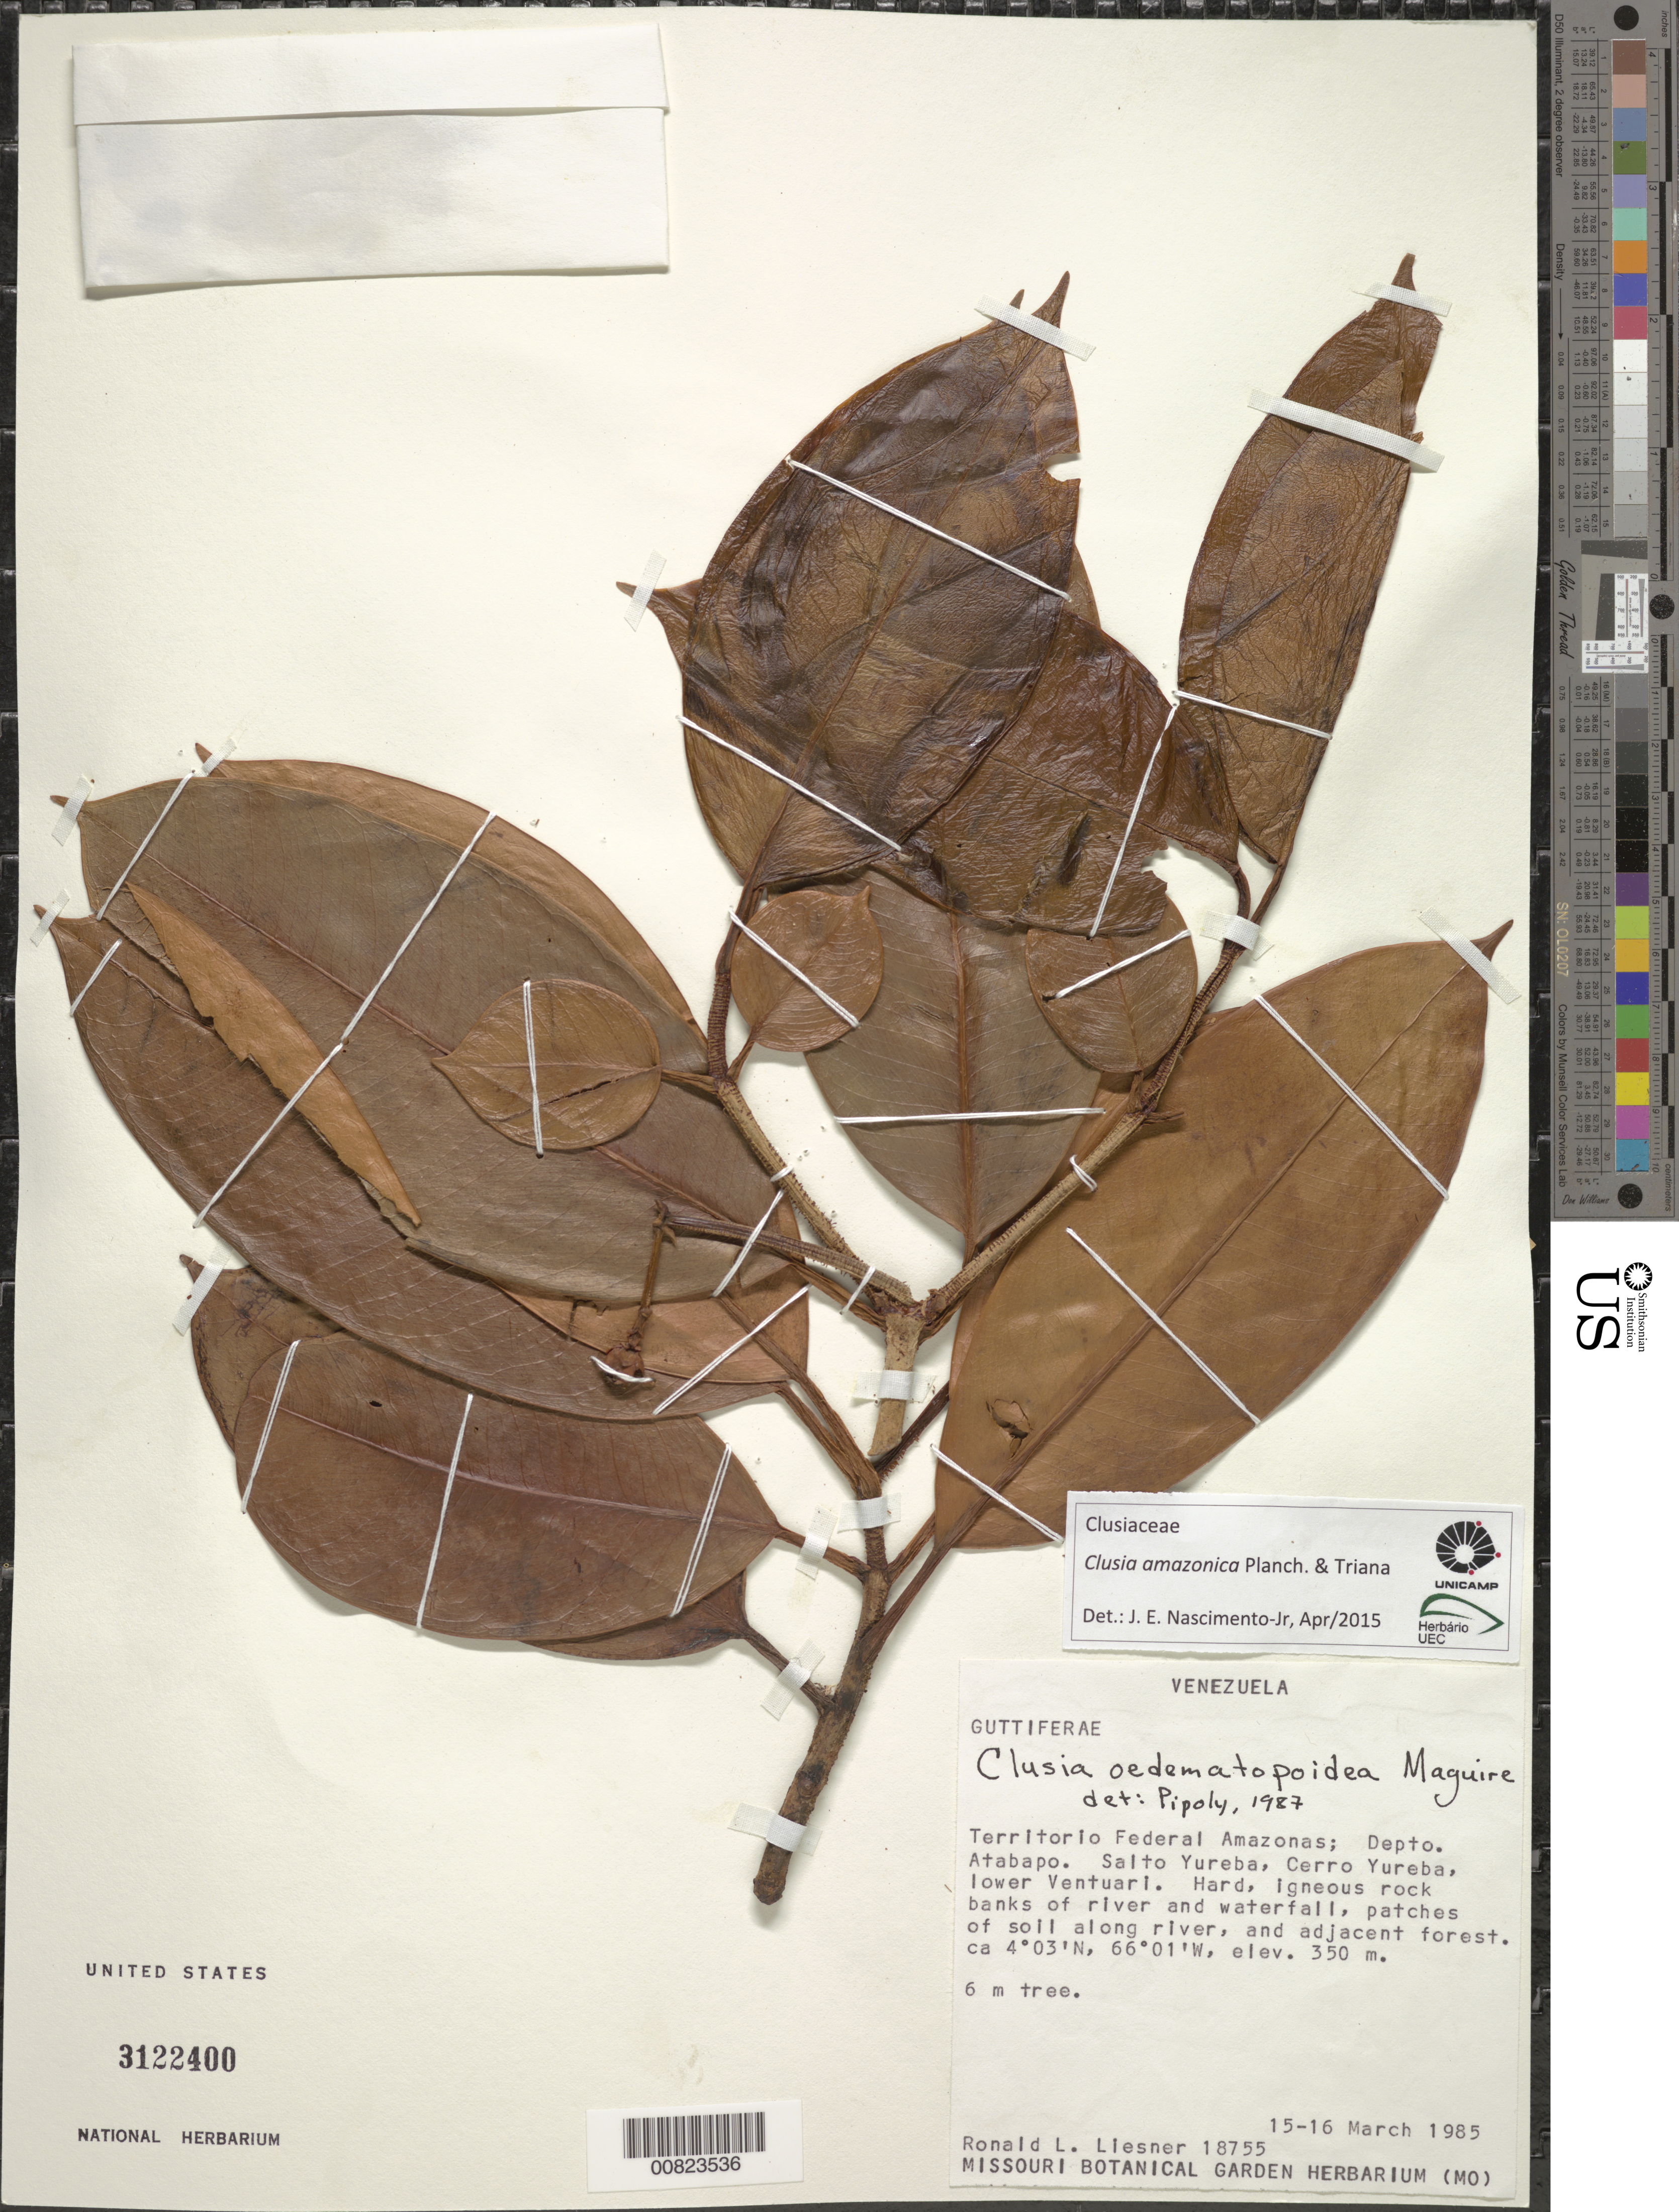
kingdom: Plantae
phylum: Tracheophyta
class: Magnoliopsida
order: Malpighiales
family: Clusiaceae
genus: Clusia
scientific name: Clusia amazonica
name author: Planch. & Triana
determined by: Nascimento, Jose E., Jr.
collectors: R. L. Liesner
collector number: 18755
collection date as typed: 15-Mar-85 to 16-Mar-85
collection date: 1985-03-15/1985-03-16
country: Venezuela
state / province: Amazonas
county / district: Atabapo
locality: Salto Yureba, Cerro Yureba, lower Ventuari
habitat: Hard, ingeous rock banks of river and waterfall, patches of soil along river and adjacent forest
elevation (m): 350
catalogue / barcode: US 3122400